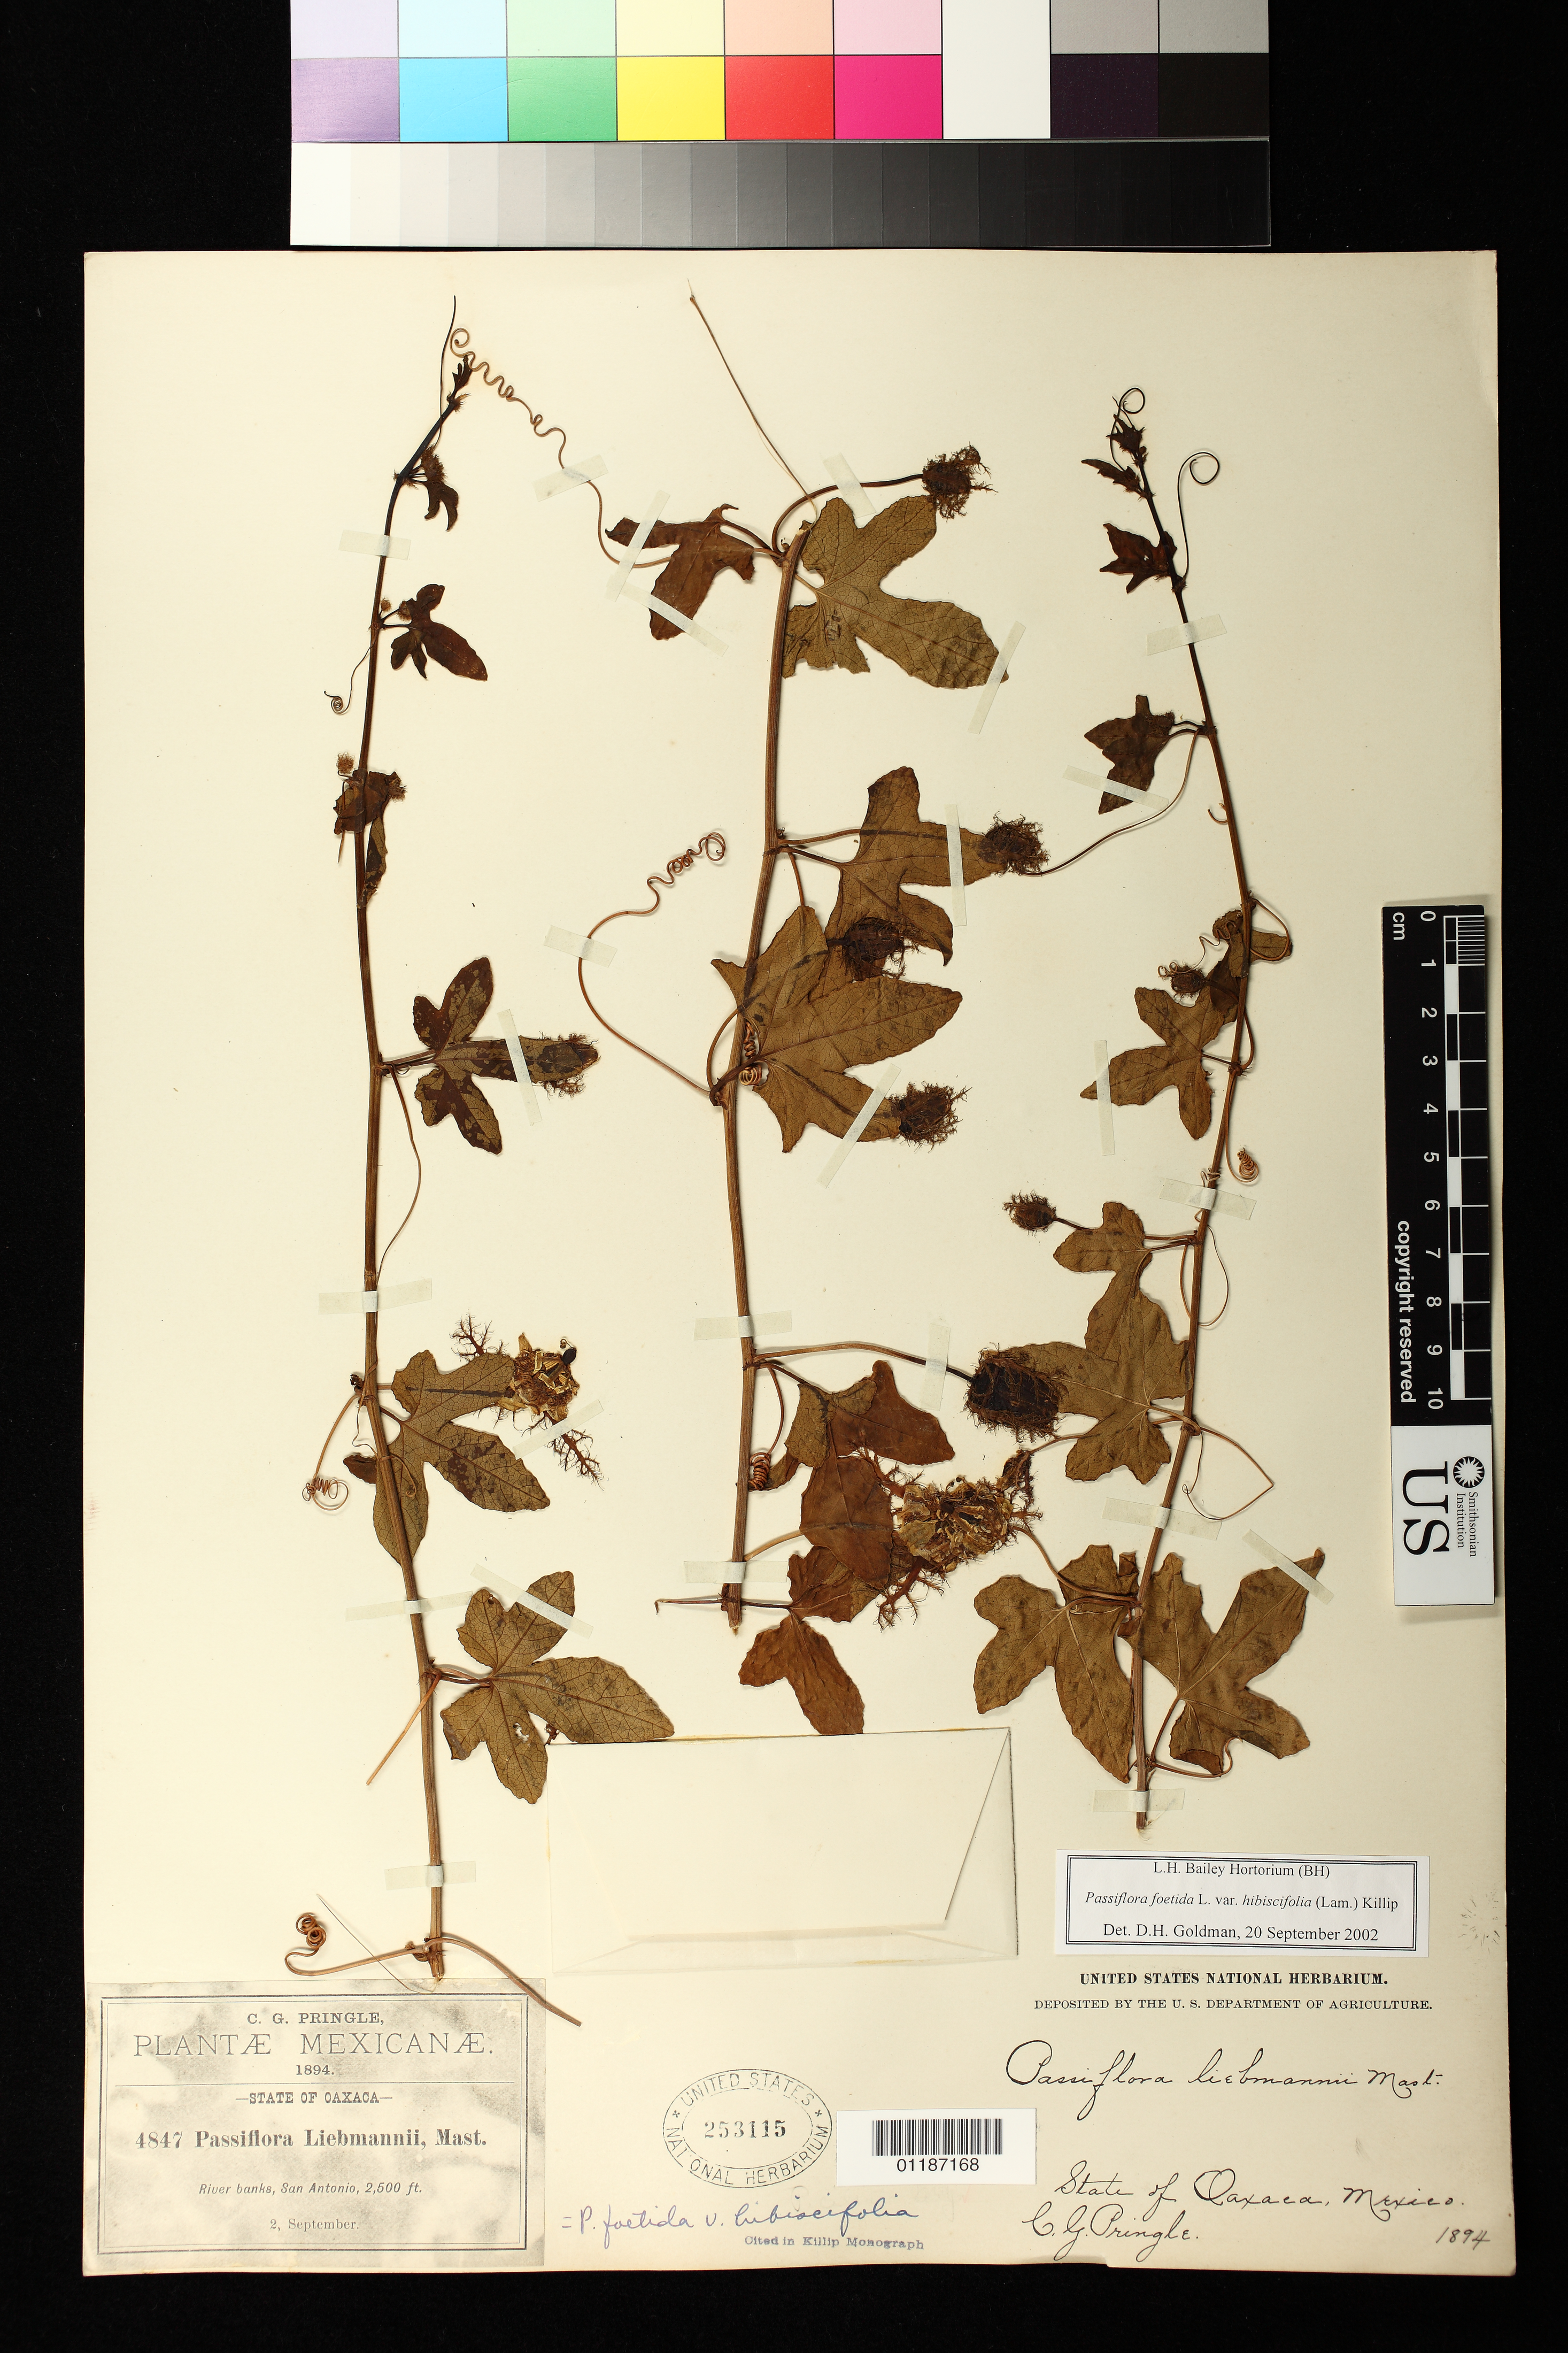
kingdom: Plantae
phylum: Tracheophyta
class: Magnoliopsida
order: Malpighiales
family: Passifloraceae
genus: Passiflora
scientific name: Passiflora foetida var. hibiscifolia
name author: L.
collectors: C. G. Pringle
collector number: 4847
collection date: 1894-09-02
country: Mexico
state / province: Oaxaca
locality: River banks, San Antonio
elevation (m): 762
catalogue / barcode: US 253115